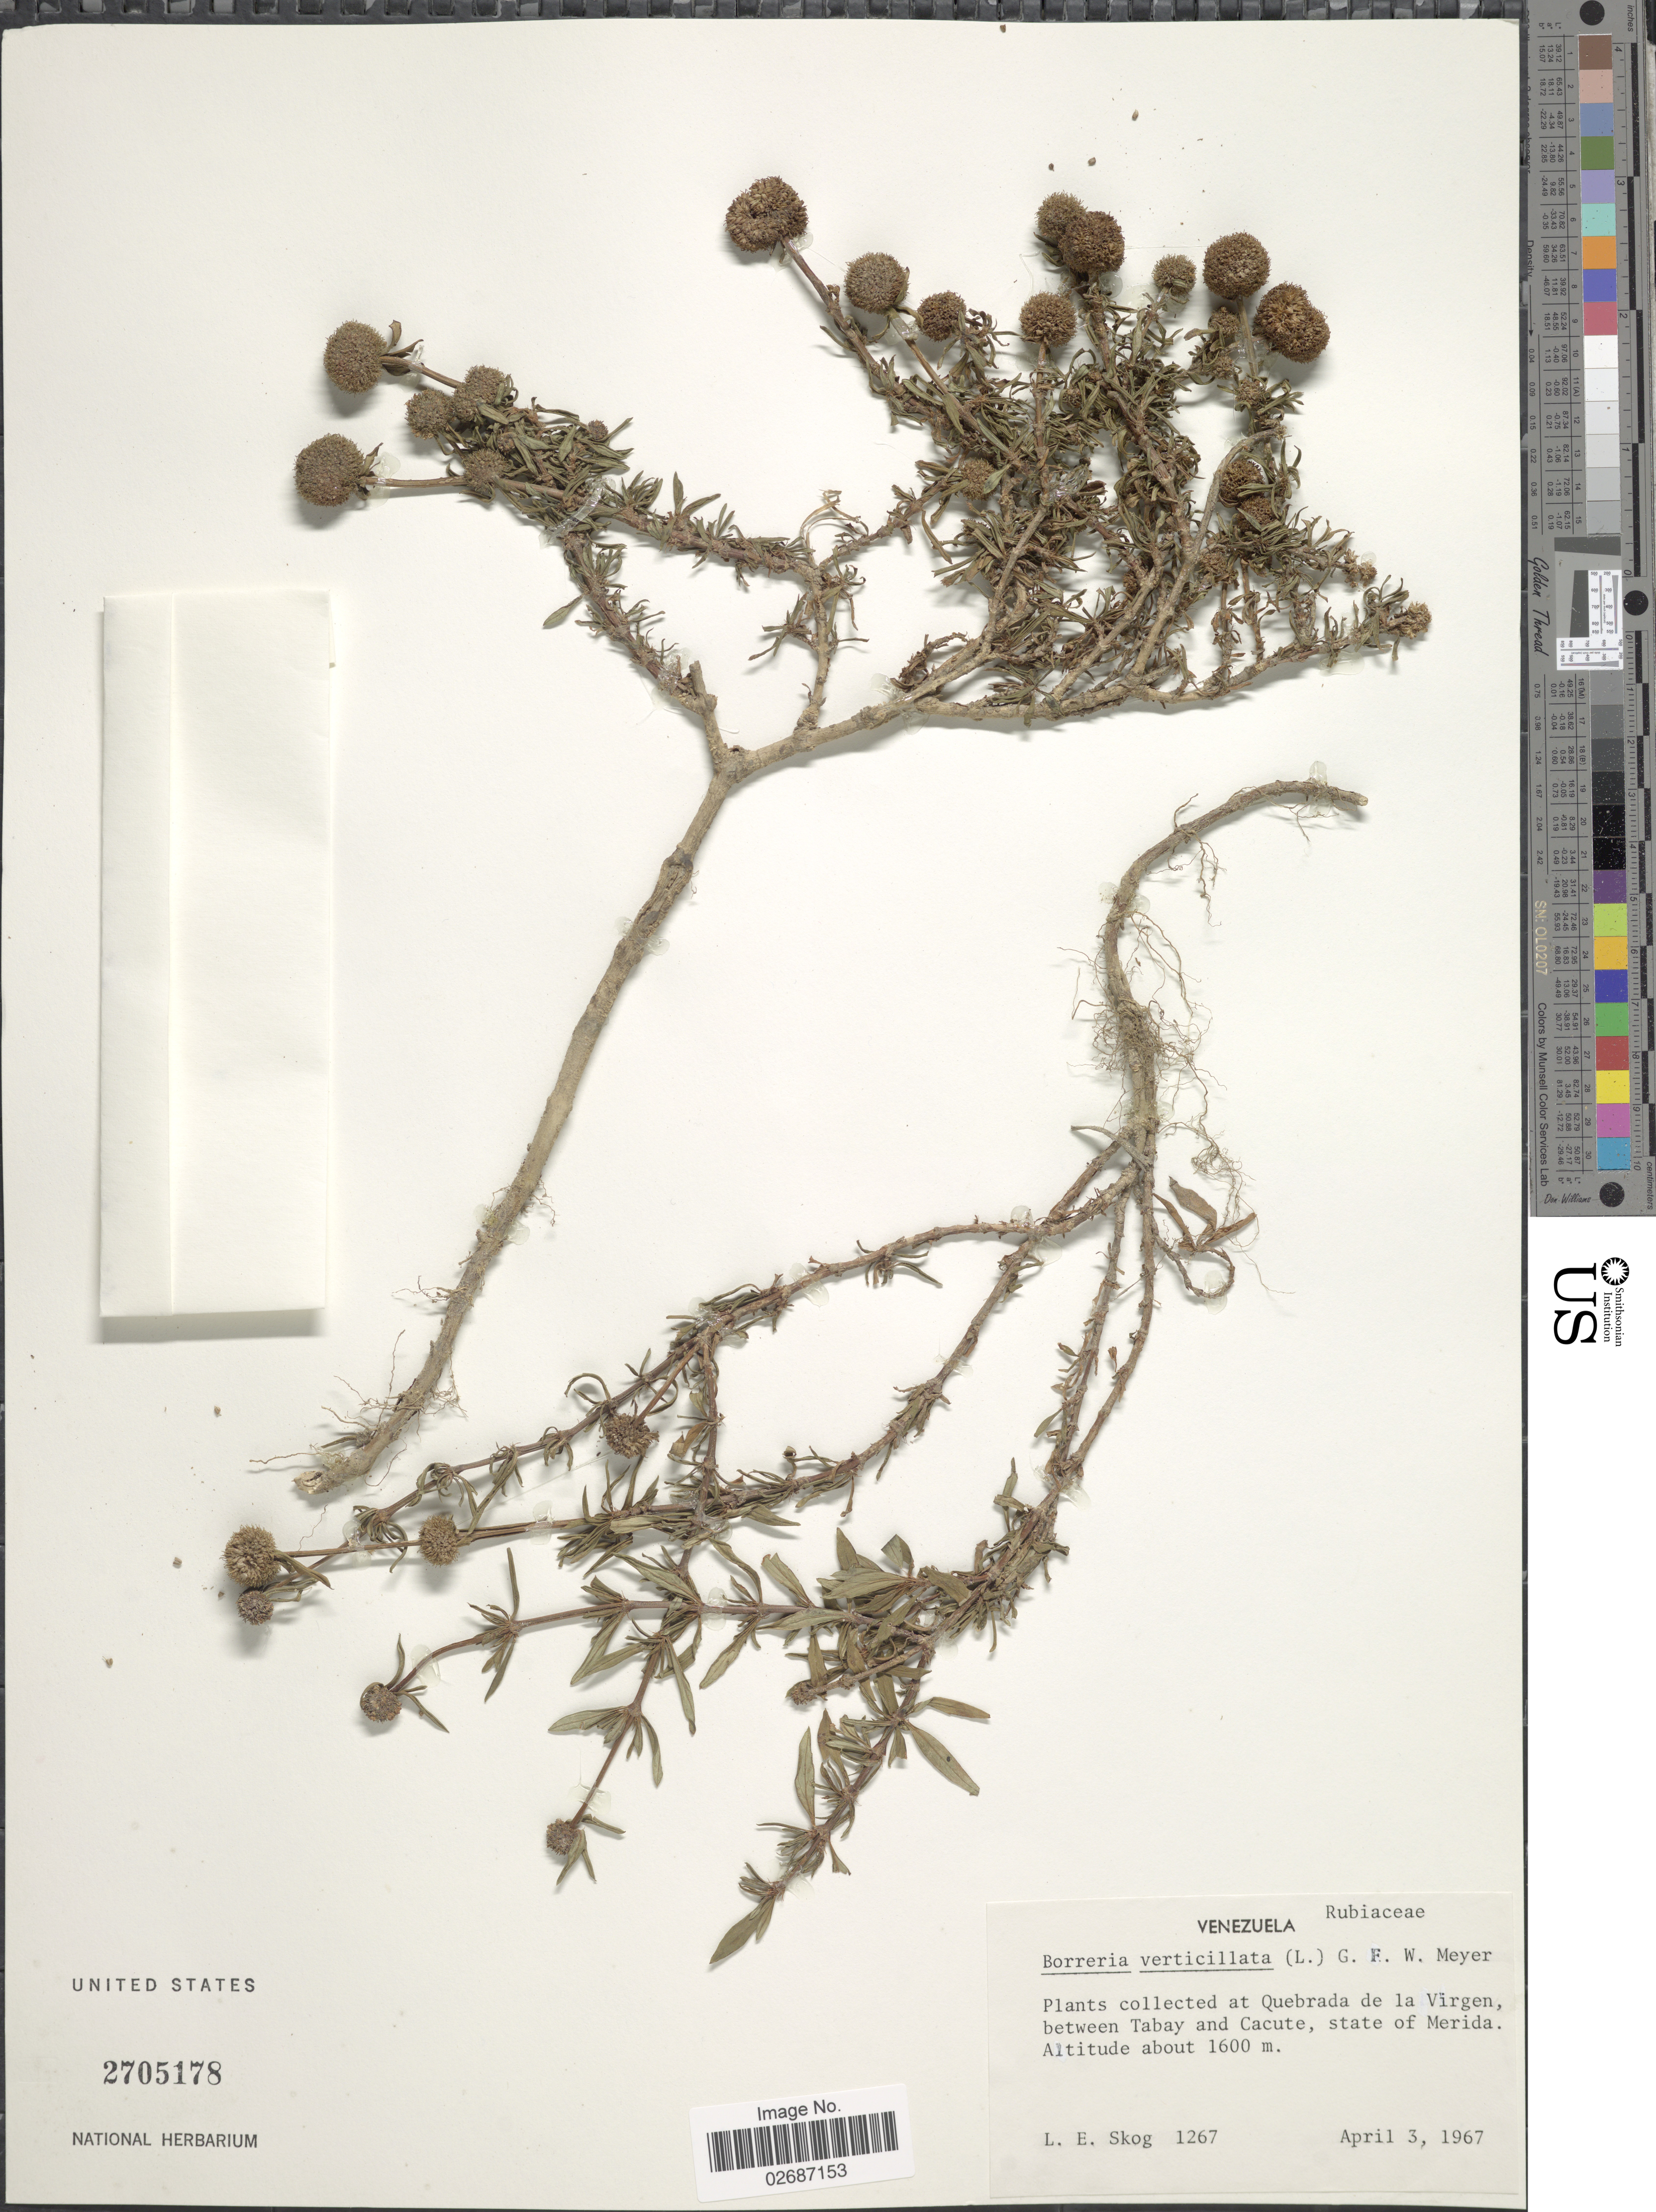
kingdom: Plantae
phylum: Tracheophyta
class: Magnoliopsida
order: Gentianales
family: Rubiaceae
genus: Borreria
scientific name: Borreria verticillata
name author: (L.) G. Mey.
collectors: L. E. Skog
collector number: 1267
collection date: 1967-04-03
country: Venezuela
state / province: Mérida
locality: Quebrada de la Virgin, between Tabay and Cacute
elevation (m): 1600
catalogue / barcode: US 2705178